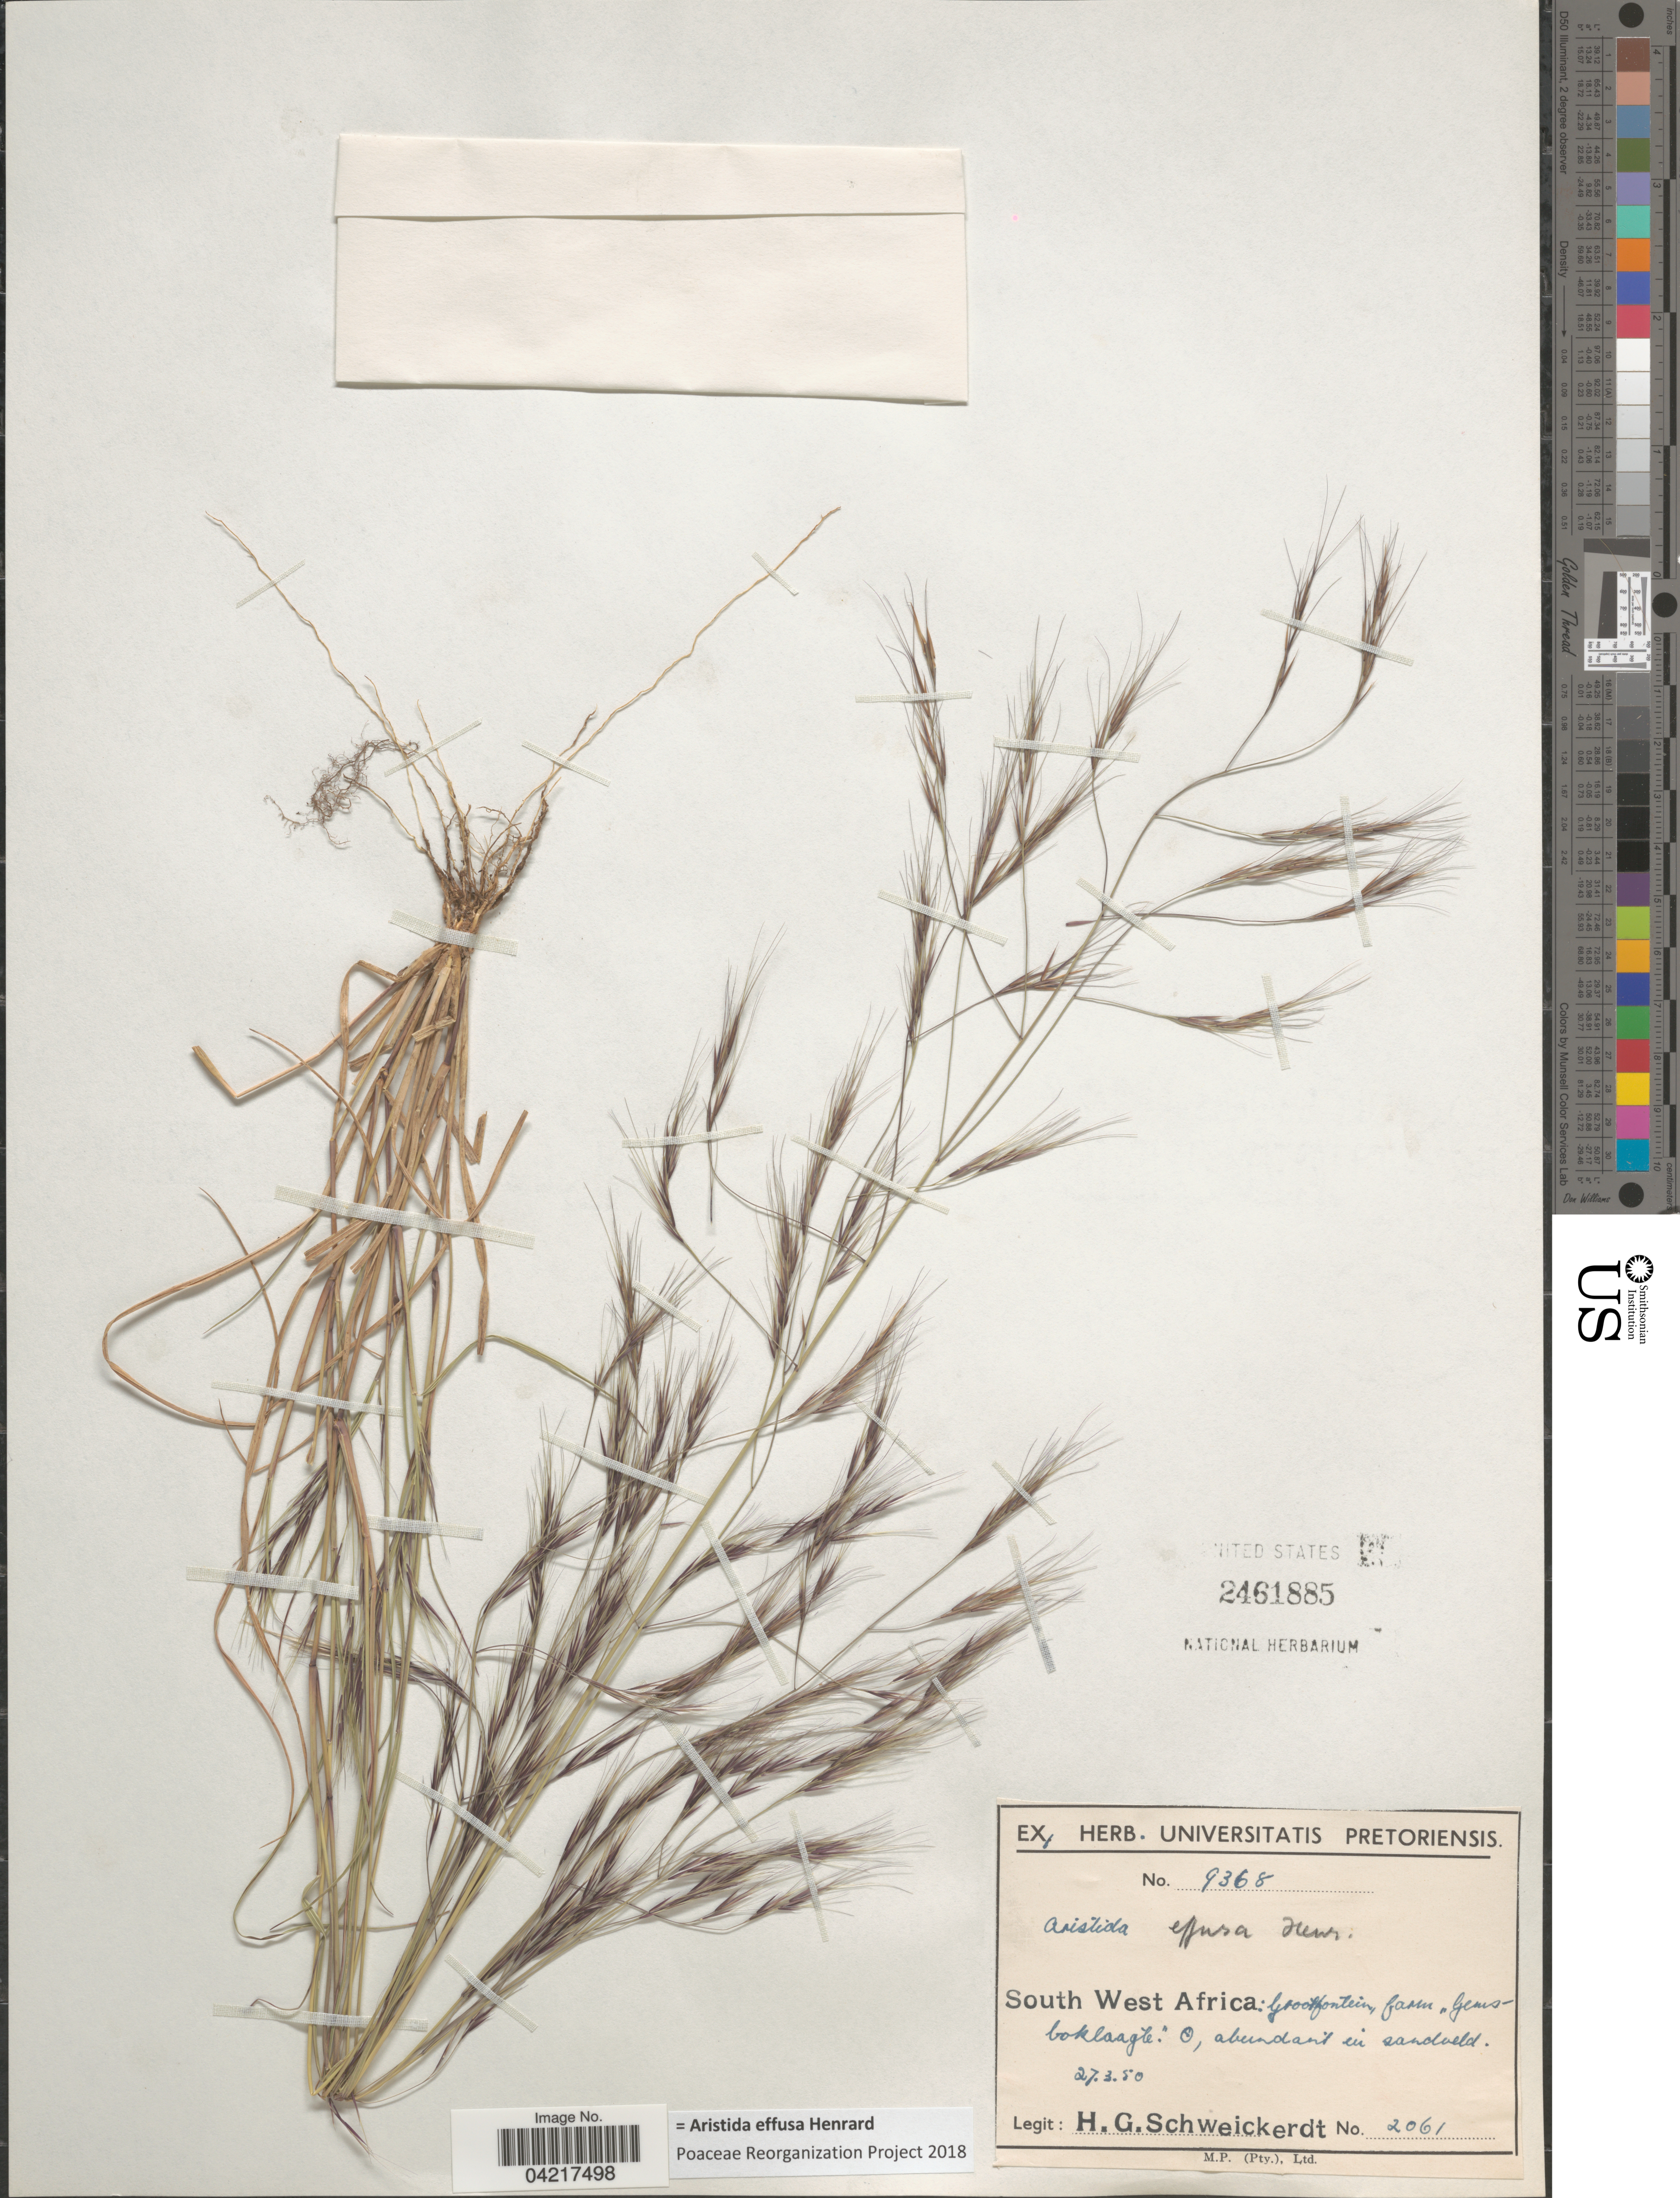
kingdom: Plantae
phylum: Tracheophyta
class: Liliopsida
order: Poales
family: Poaceae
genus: Aristida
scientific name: Aristida effusa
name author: Henr.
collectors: H. Schweickerdt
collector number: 2061/9368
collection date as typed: Transcribed d/m/y: 27/3/50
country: Namibia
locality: South West Africa: Grootfontein, farm "Gemesboklaagte".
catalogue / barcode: US 2461885